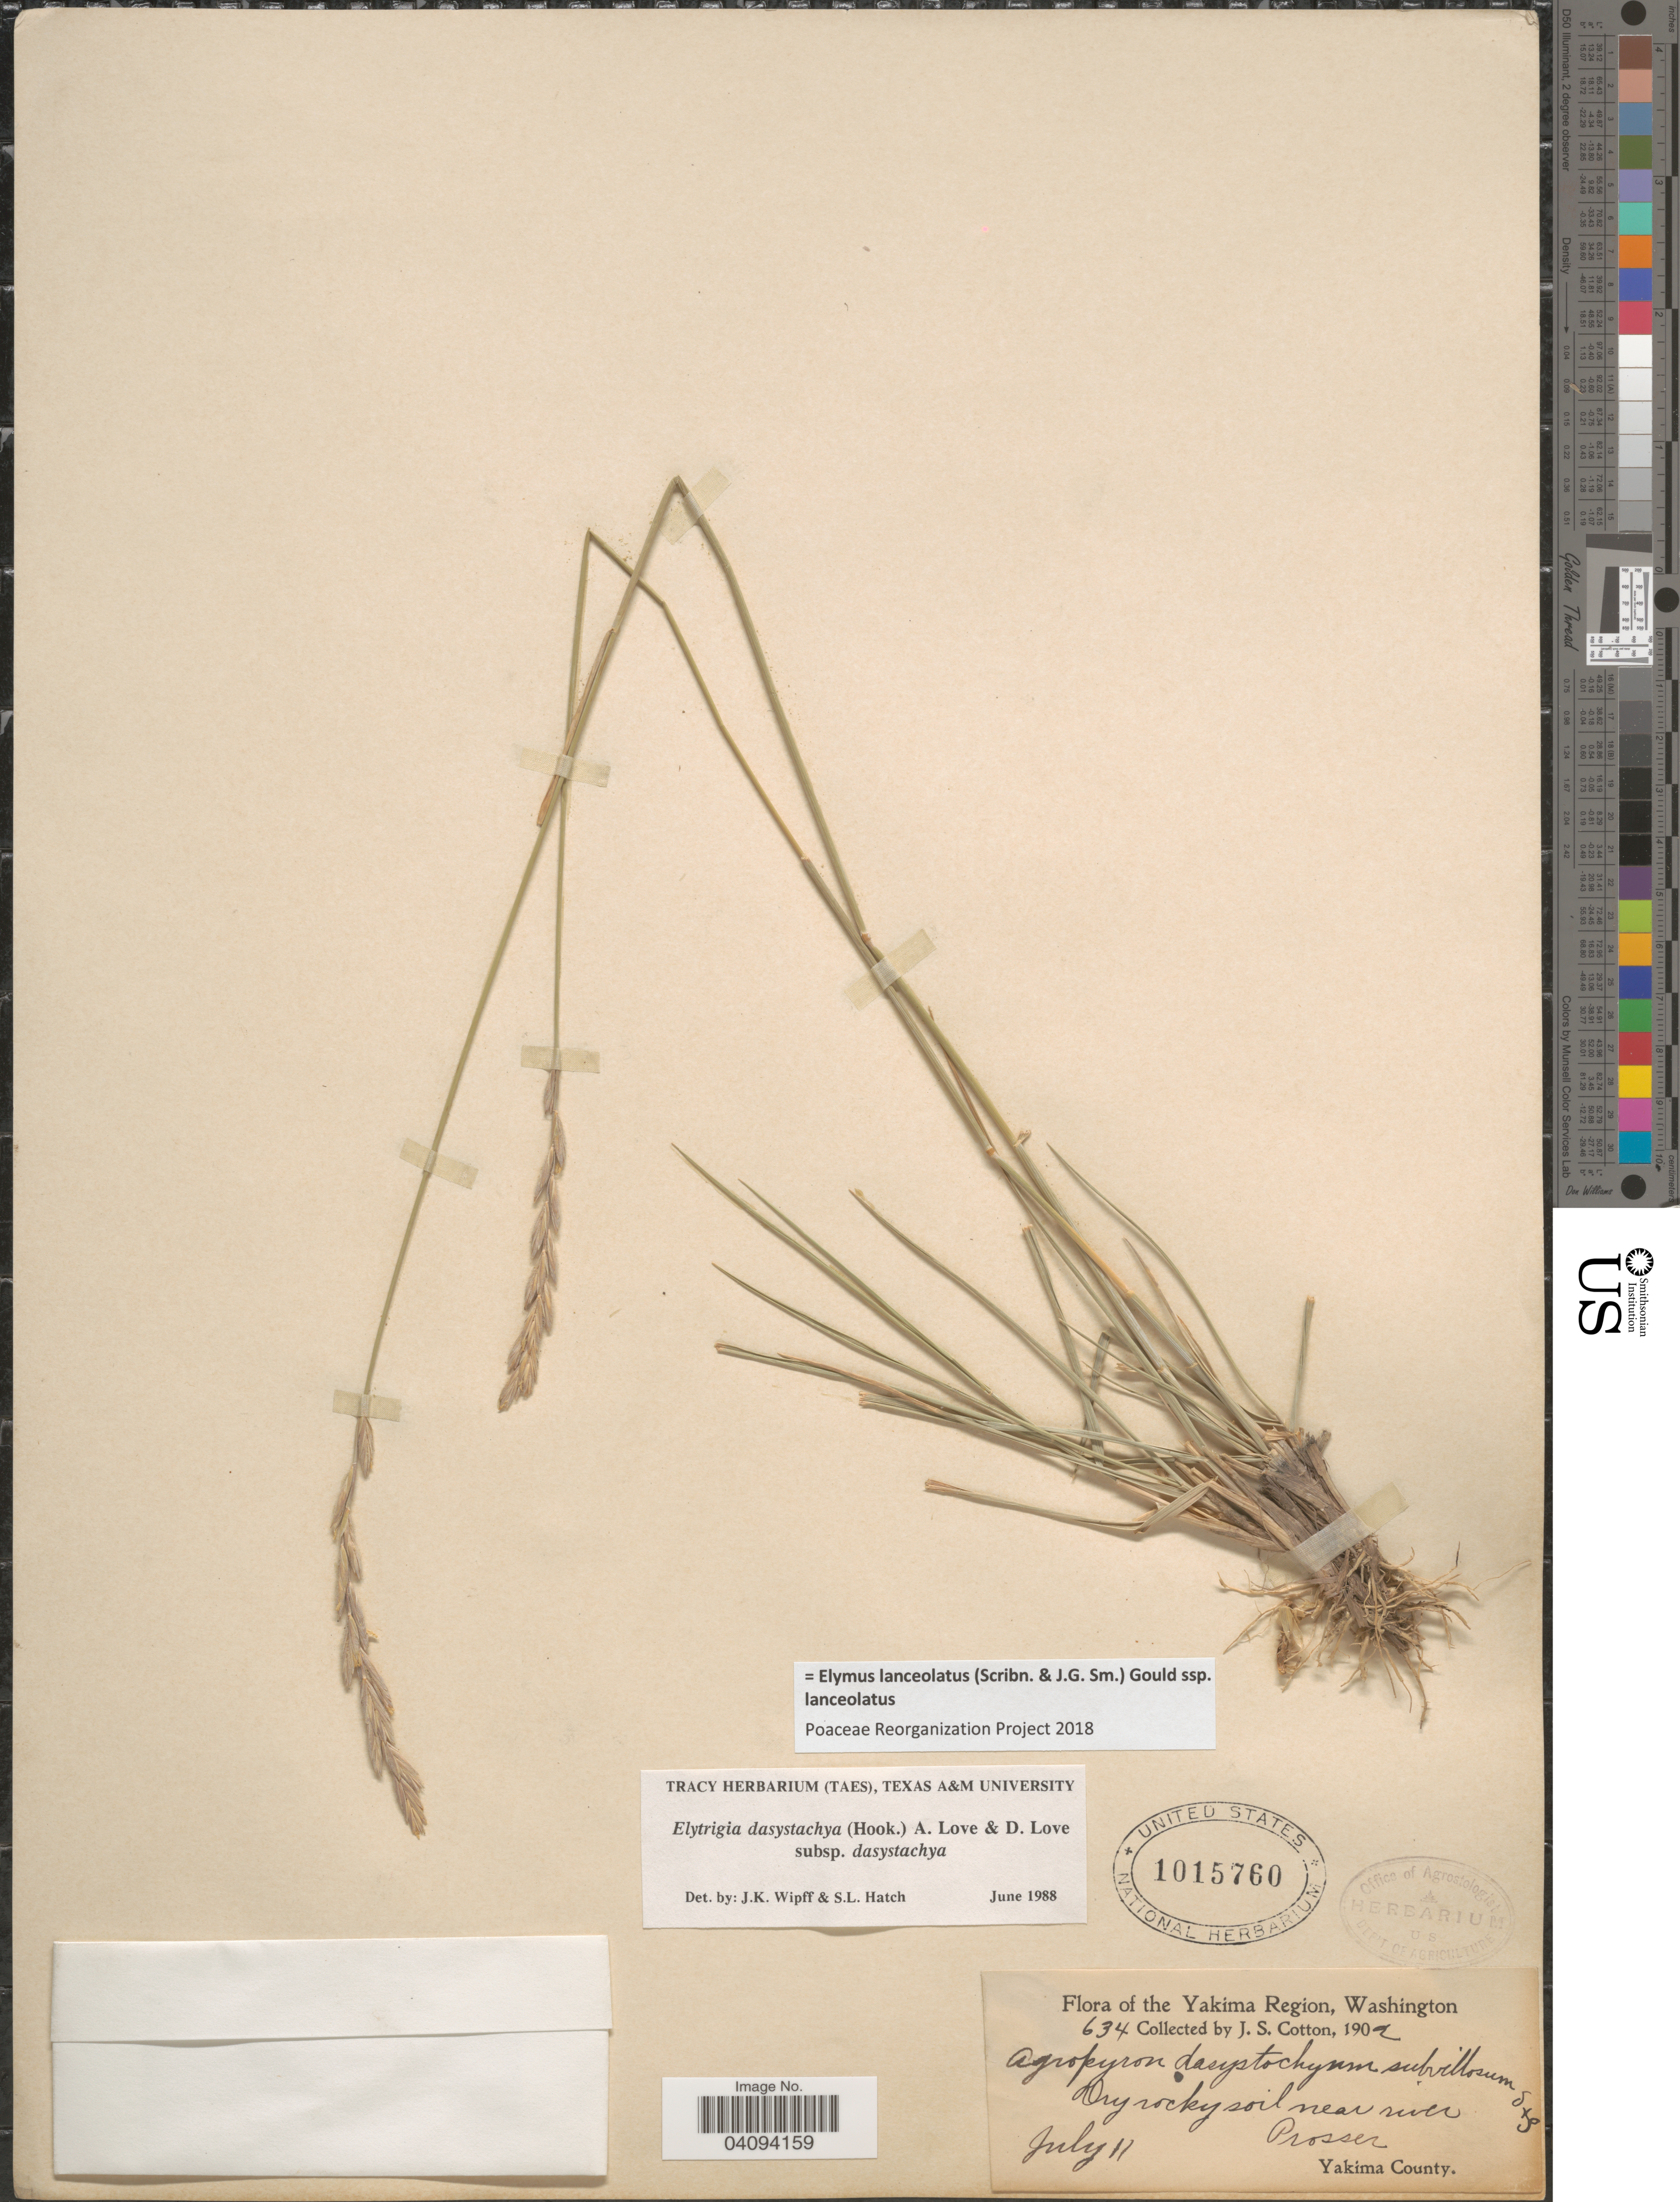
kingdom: Plantae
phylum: Tracheophyta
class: Liliopsida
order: Poales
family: Poaceae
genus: Elymus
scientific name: Elymus lanceolatus subsp. lanceolatus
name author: (Scribn. & J.G. Sm.) Gould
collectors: J. S. Cotton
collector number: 634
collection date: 1902-07-11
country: United States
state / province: Washington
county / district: Yakima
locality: The Yakima Region. Dry rocky soil near river Prosser. Yakima County.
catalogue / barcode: US 1015760